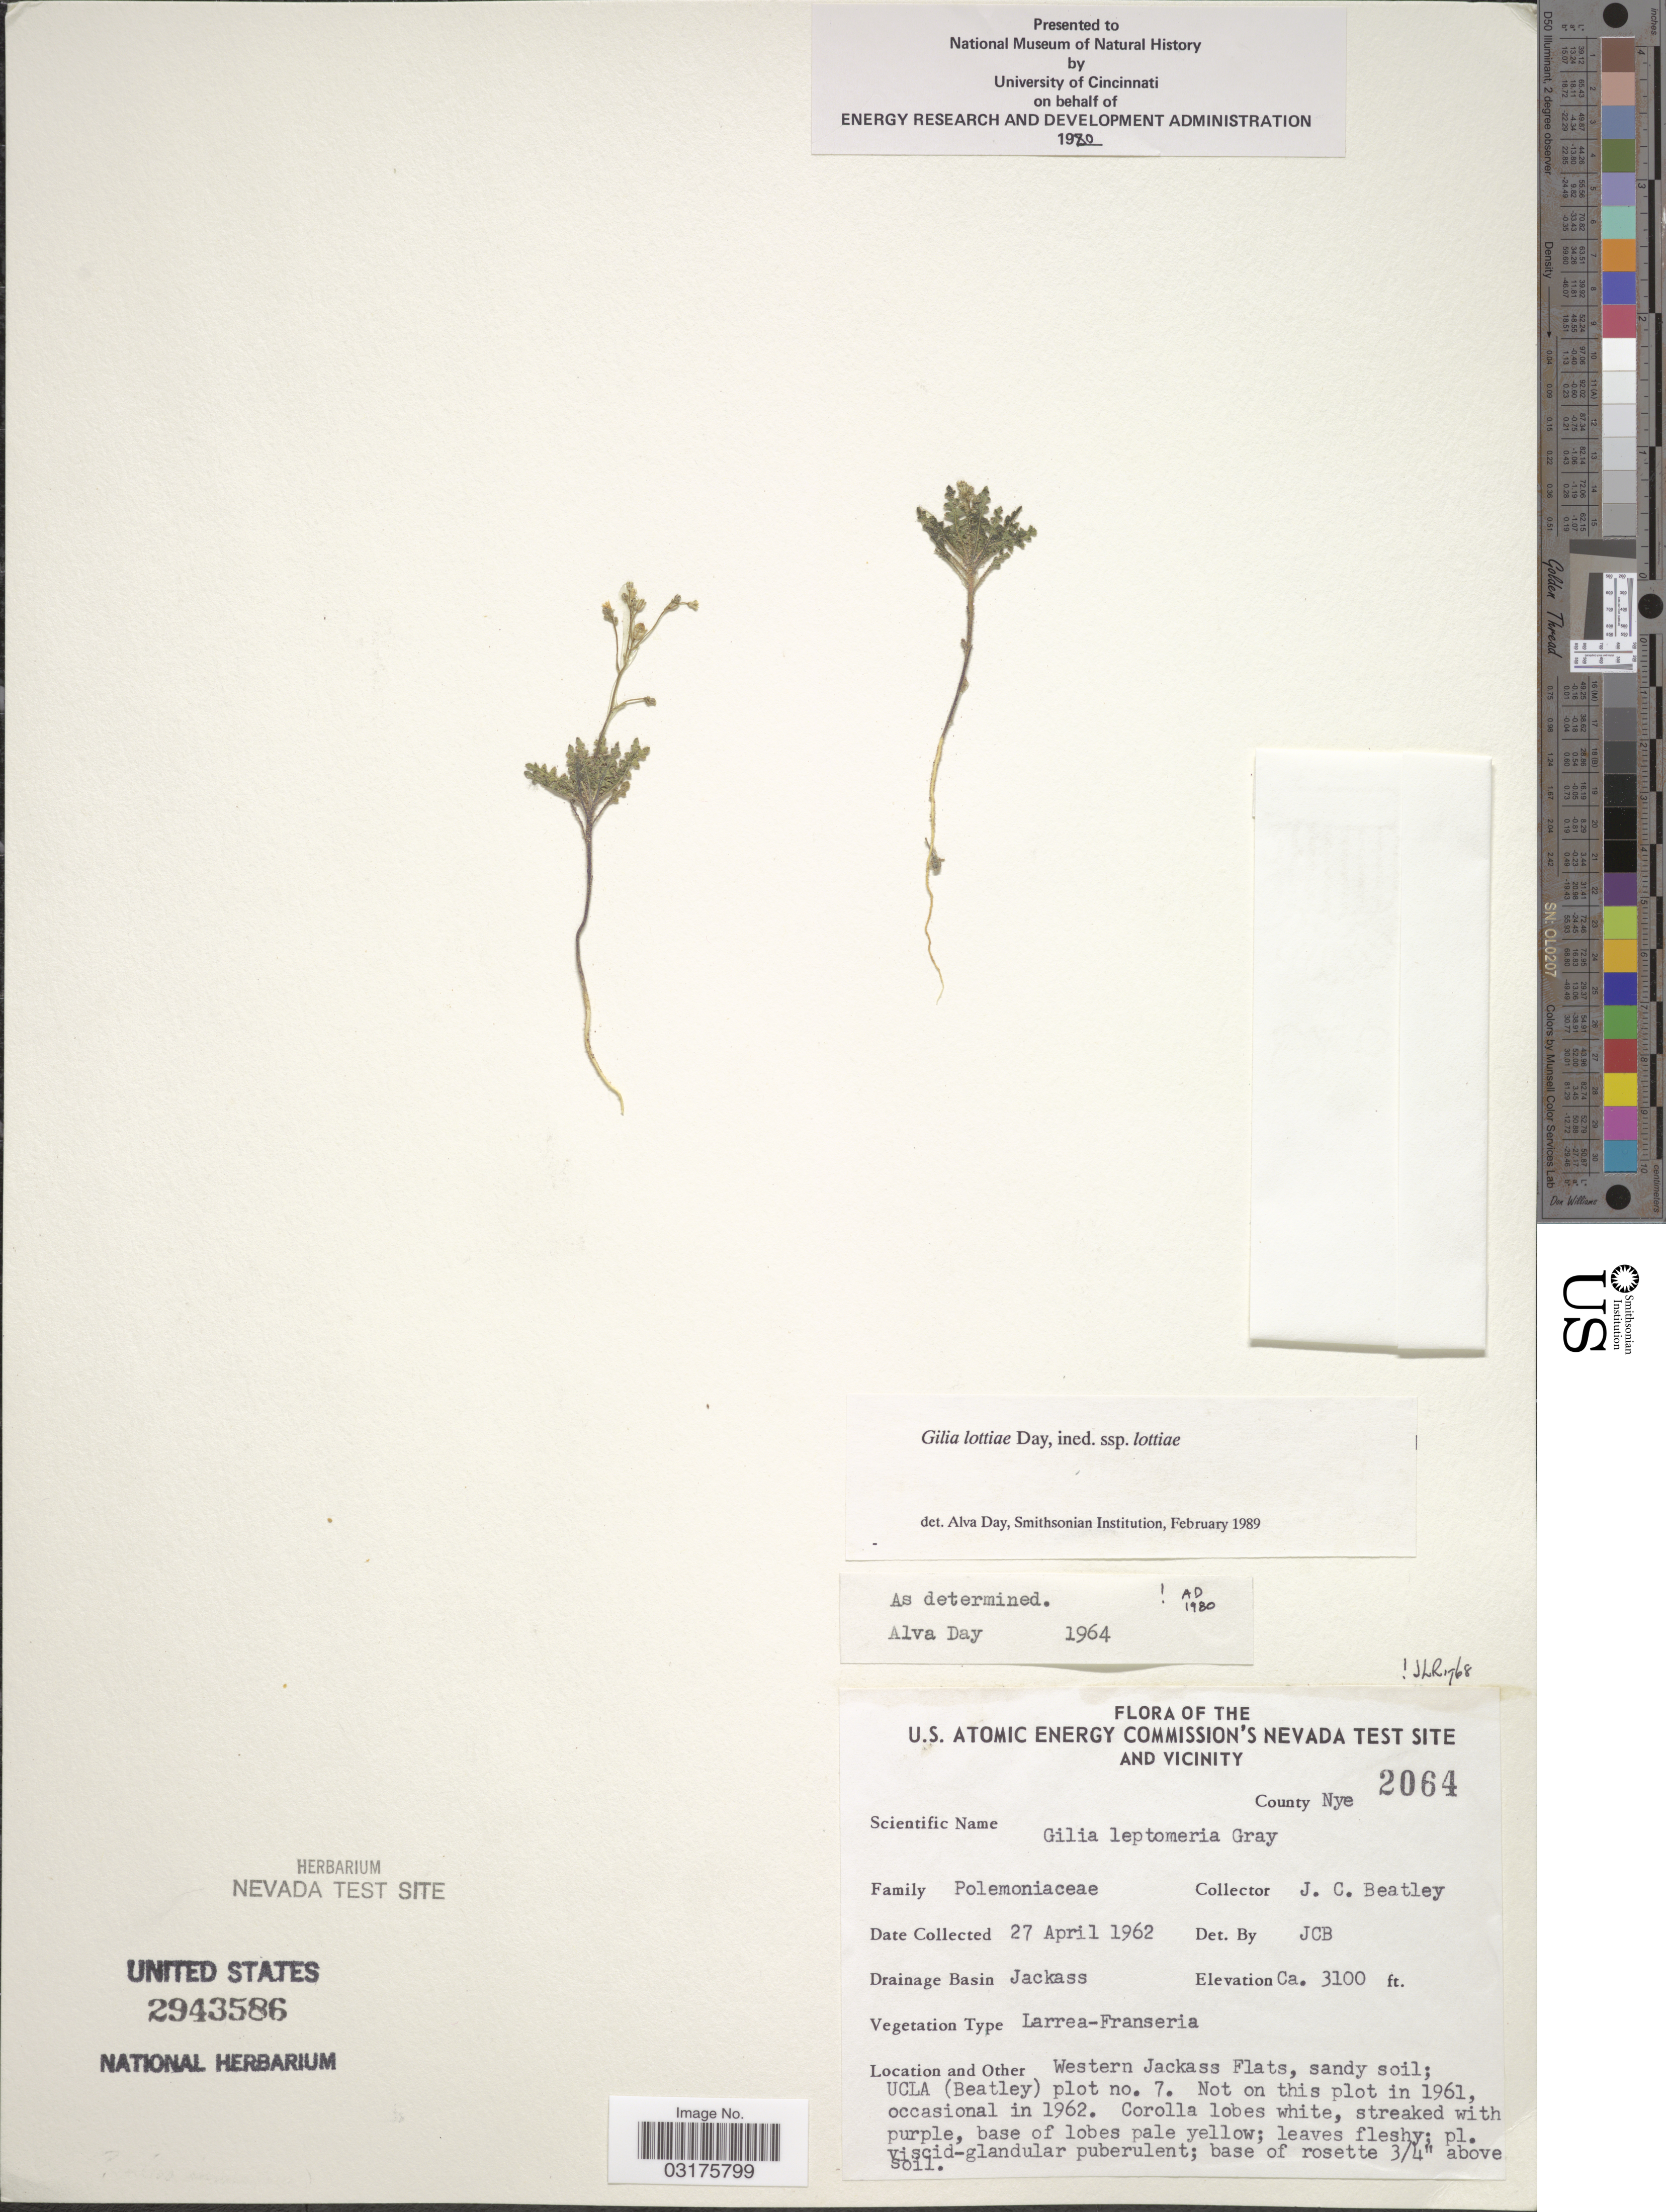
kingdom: Plantae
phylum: Tracheophyta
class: Magnoliopsida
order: Ericales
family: Polemoniaceae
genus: Aliciella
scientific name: Aliciella lottiae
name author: (A.G. Day) J.M. Porter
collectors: J. C. Beatley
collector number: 2064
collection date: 1962-04-27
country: United States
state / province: Nevada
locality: The U.S. Atomic Energy Commission's Nevada Test Site and Vicinity. County Nye. Drainage Basin Jackass. Western Jackass Flats, sandy soil; UCLA (Beatley) plot no. 7.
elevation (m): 945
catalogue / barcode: US 2943586